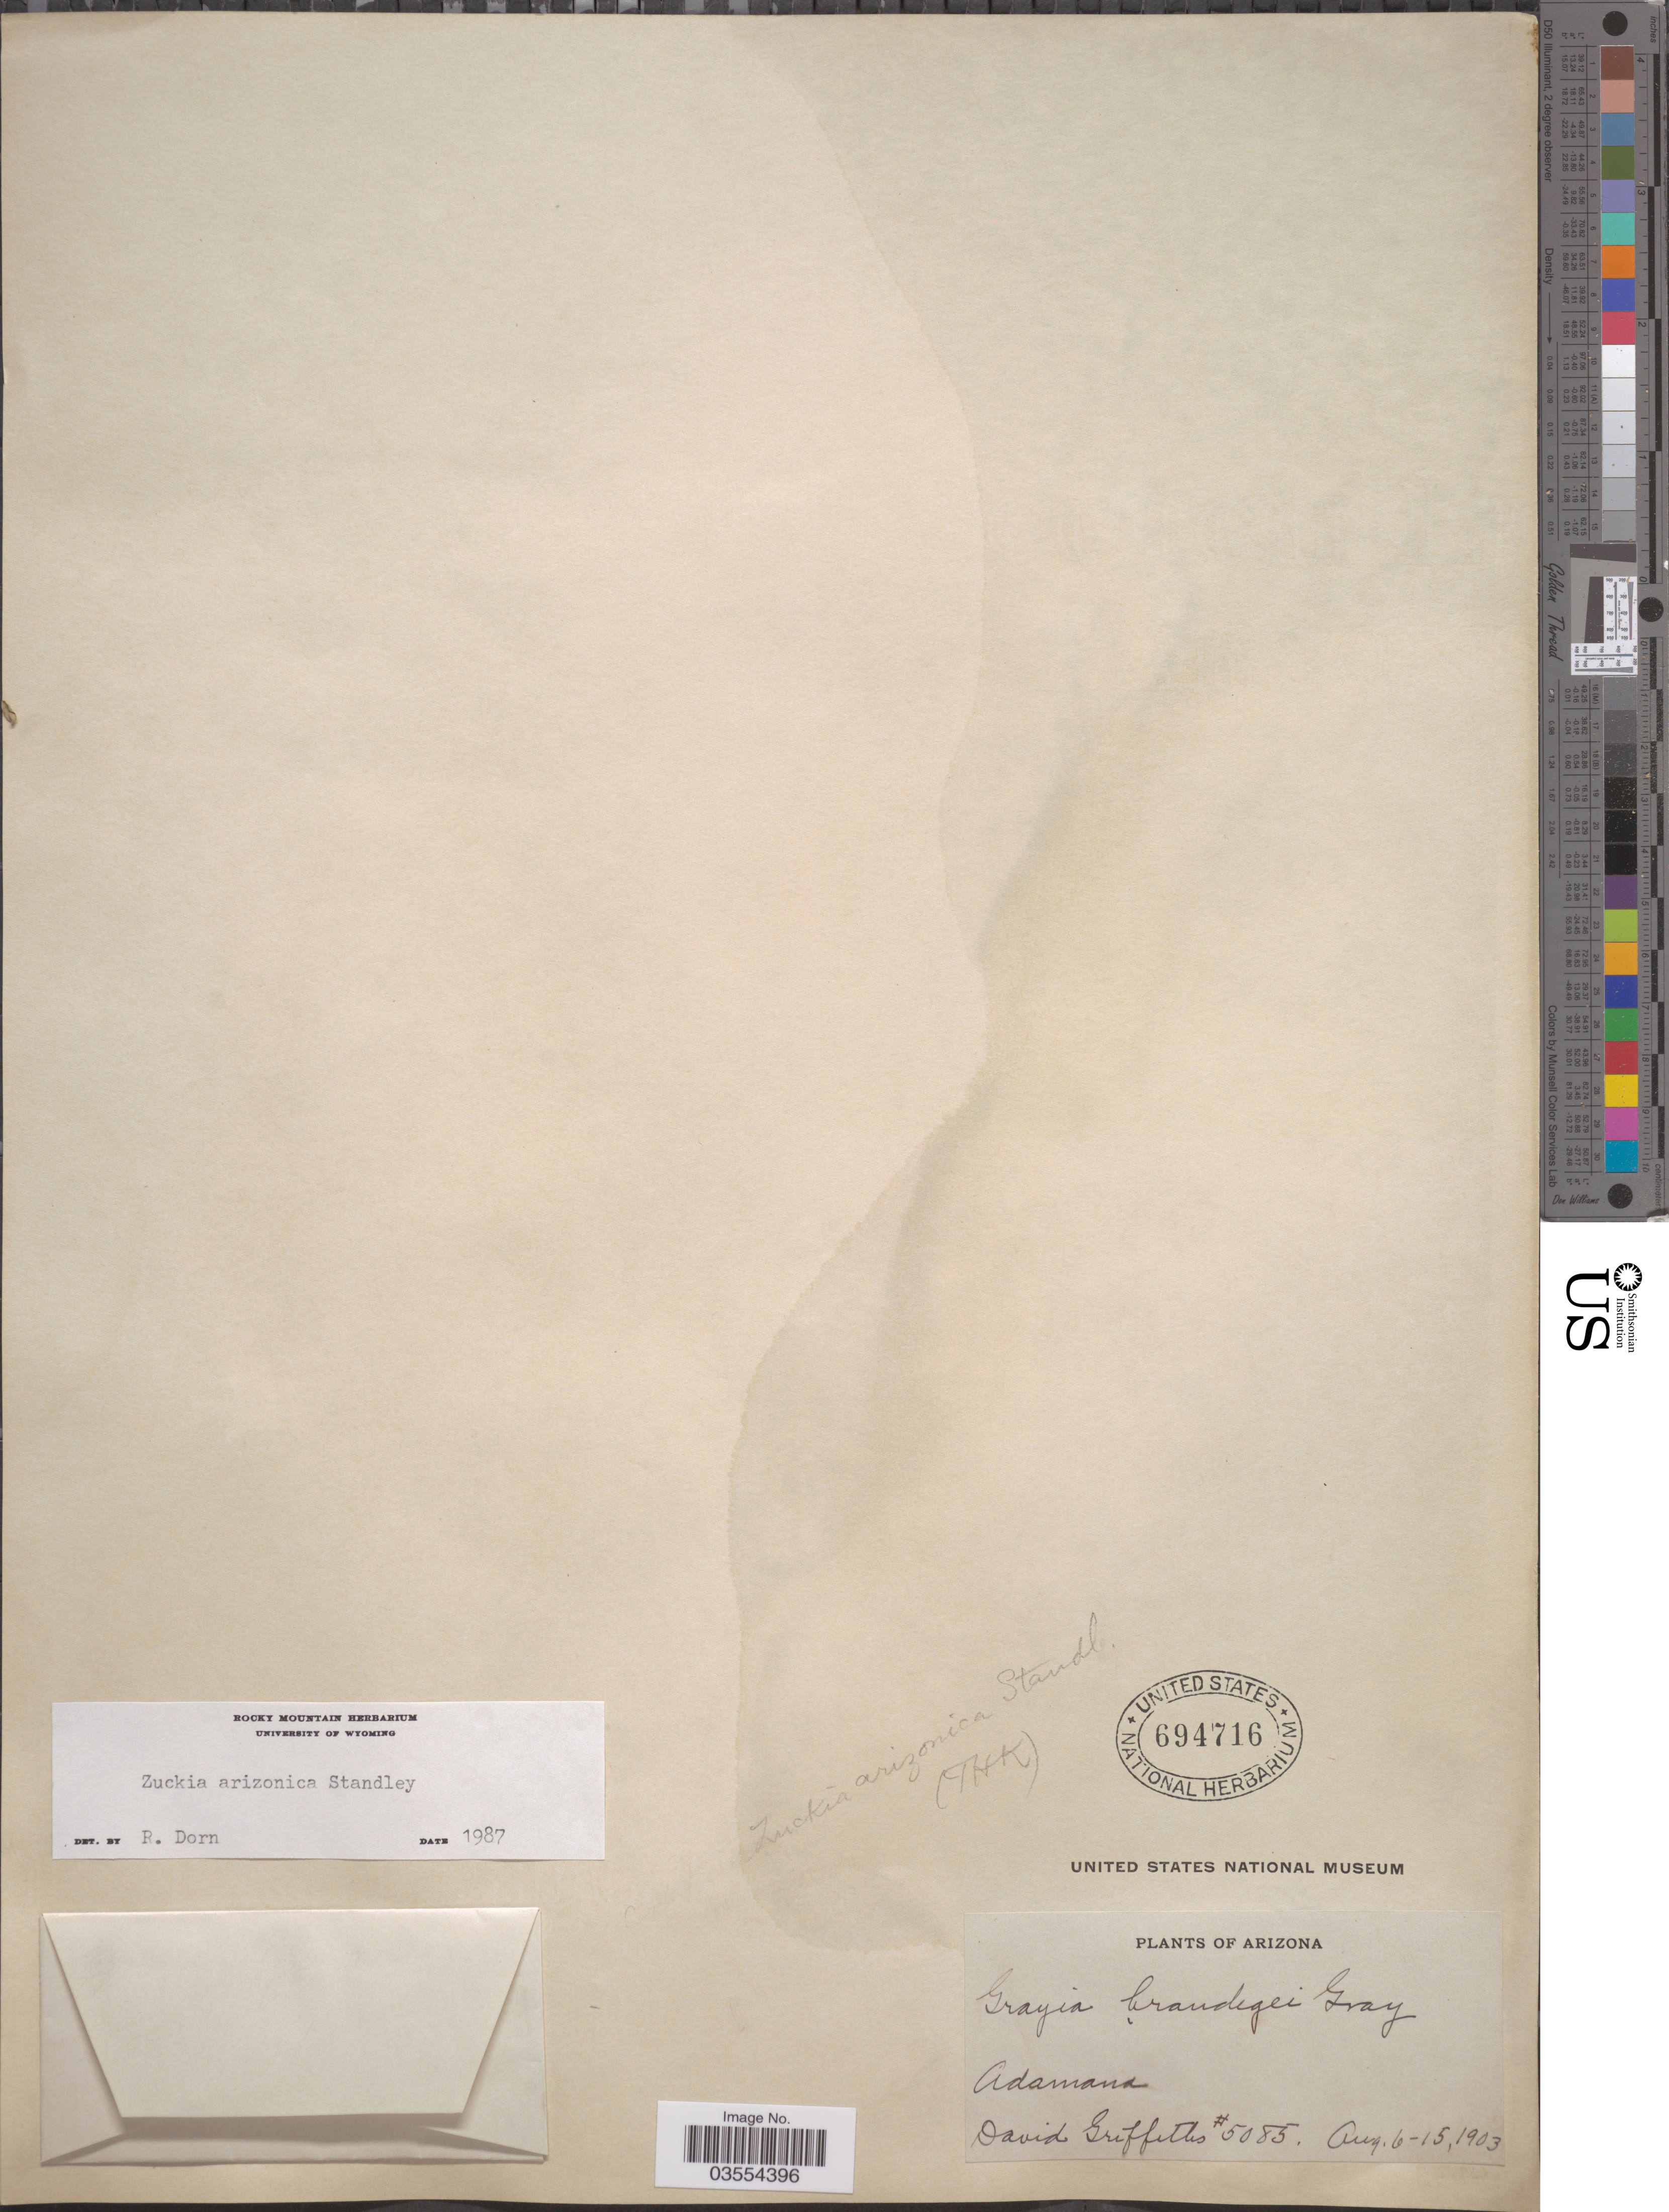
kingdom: Plantae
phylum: Tracheophyta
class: Magnoliopsida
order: Caryophyllales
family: Amaranthaceae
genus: Grayia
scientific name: Grayia arizonica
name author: (Standl.) E.H. Zacharias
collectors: D. Griffiths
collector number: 5085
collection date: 1903-08-06/1903-08-15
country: United States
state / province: Arizona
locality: Adamana.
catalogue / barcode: US 694716